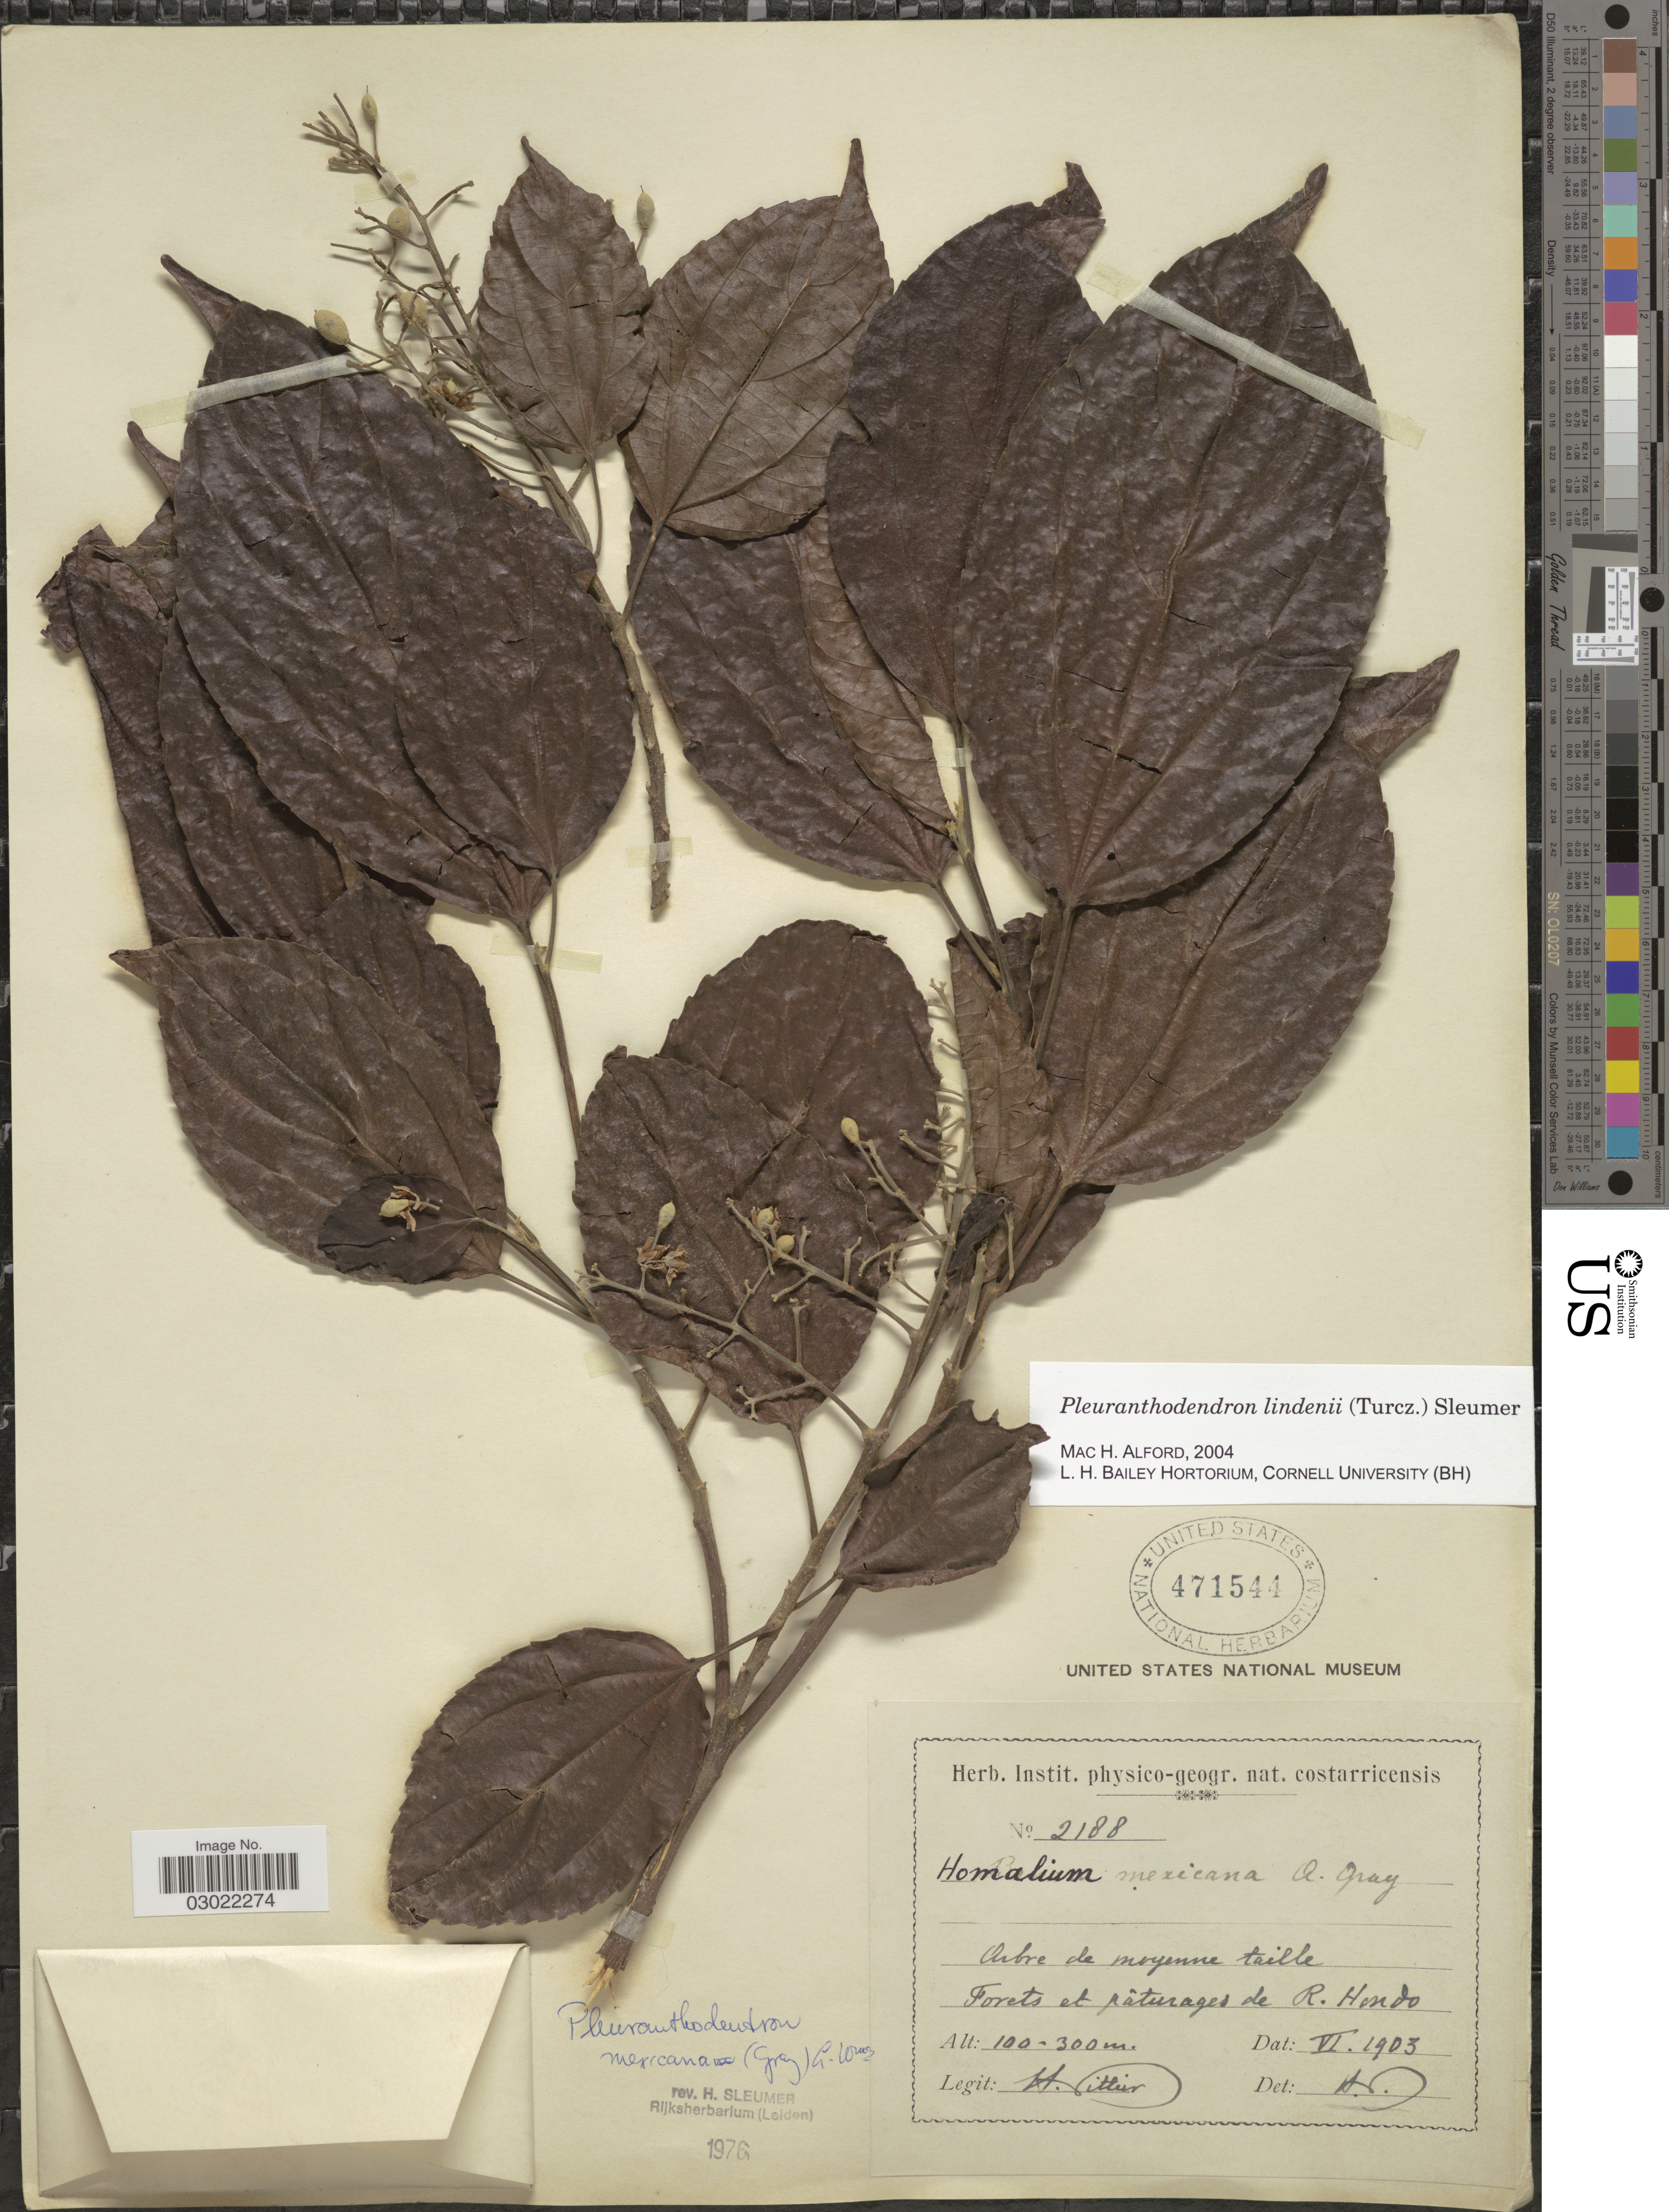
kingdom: Plantae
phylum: Tracheophyta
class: Magnoliopsida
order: Malpighiales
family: Salicaceae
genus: Pleuranthodendron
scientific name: Pleuranthodendron lindenii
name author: (Turcz.) Sleumer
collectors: H. F. Pittier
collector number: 2188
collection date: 1903-06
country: Costa Rica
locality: Forets et pâturages de R. Hondo.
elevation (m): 100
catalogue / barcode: US 471544